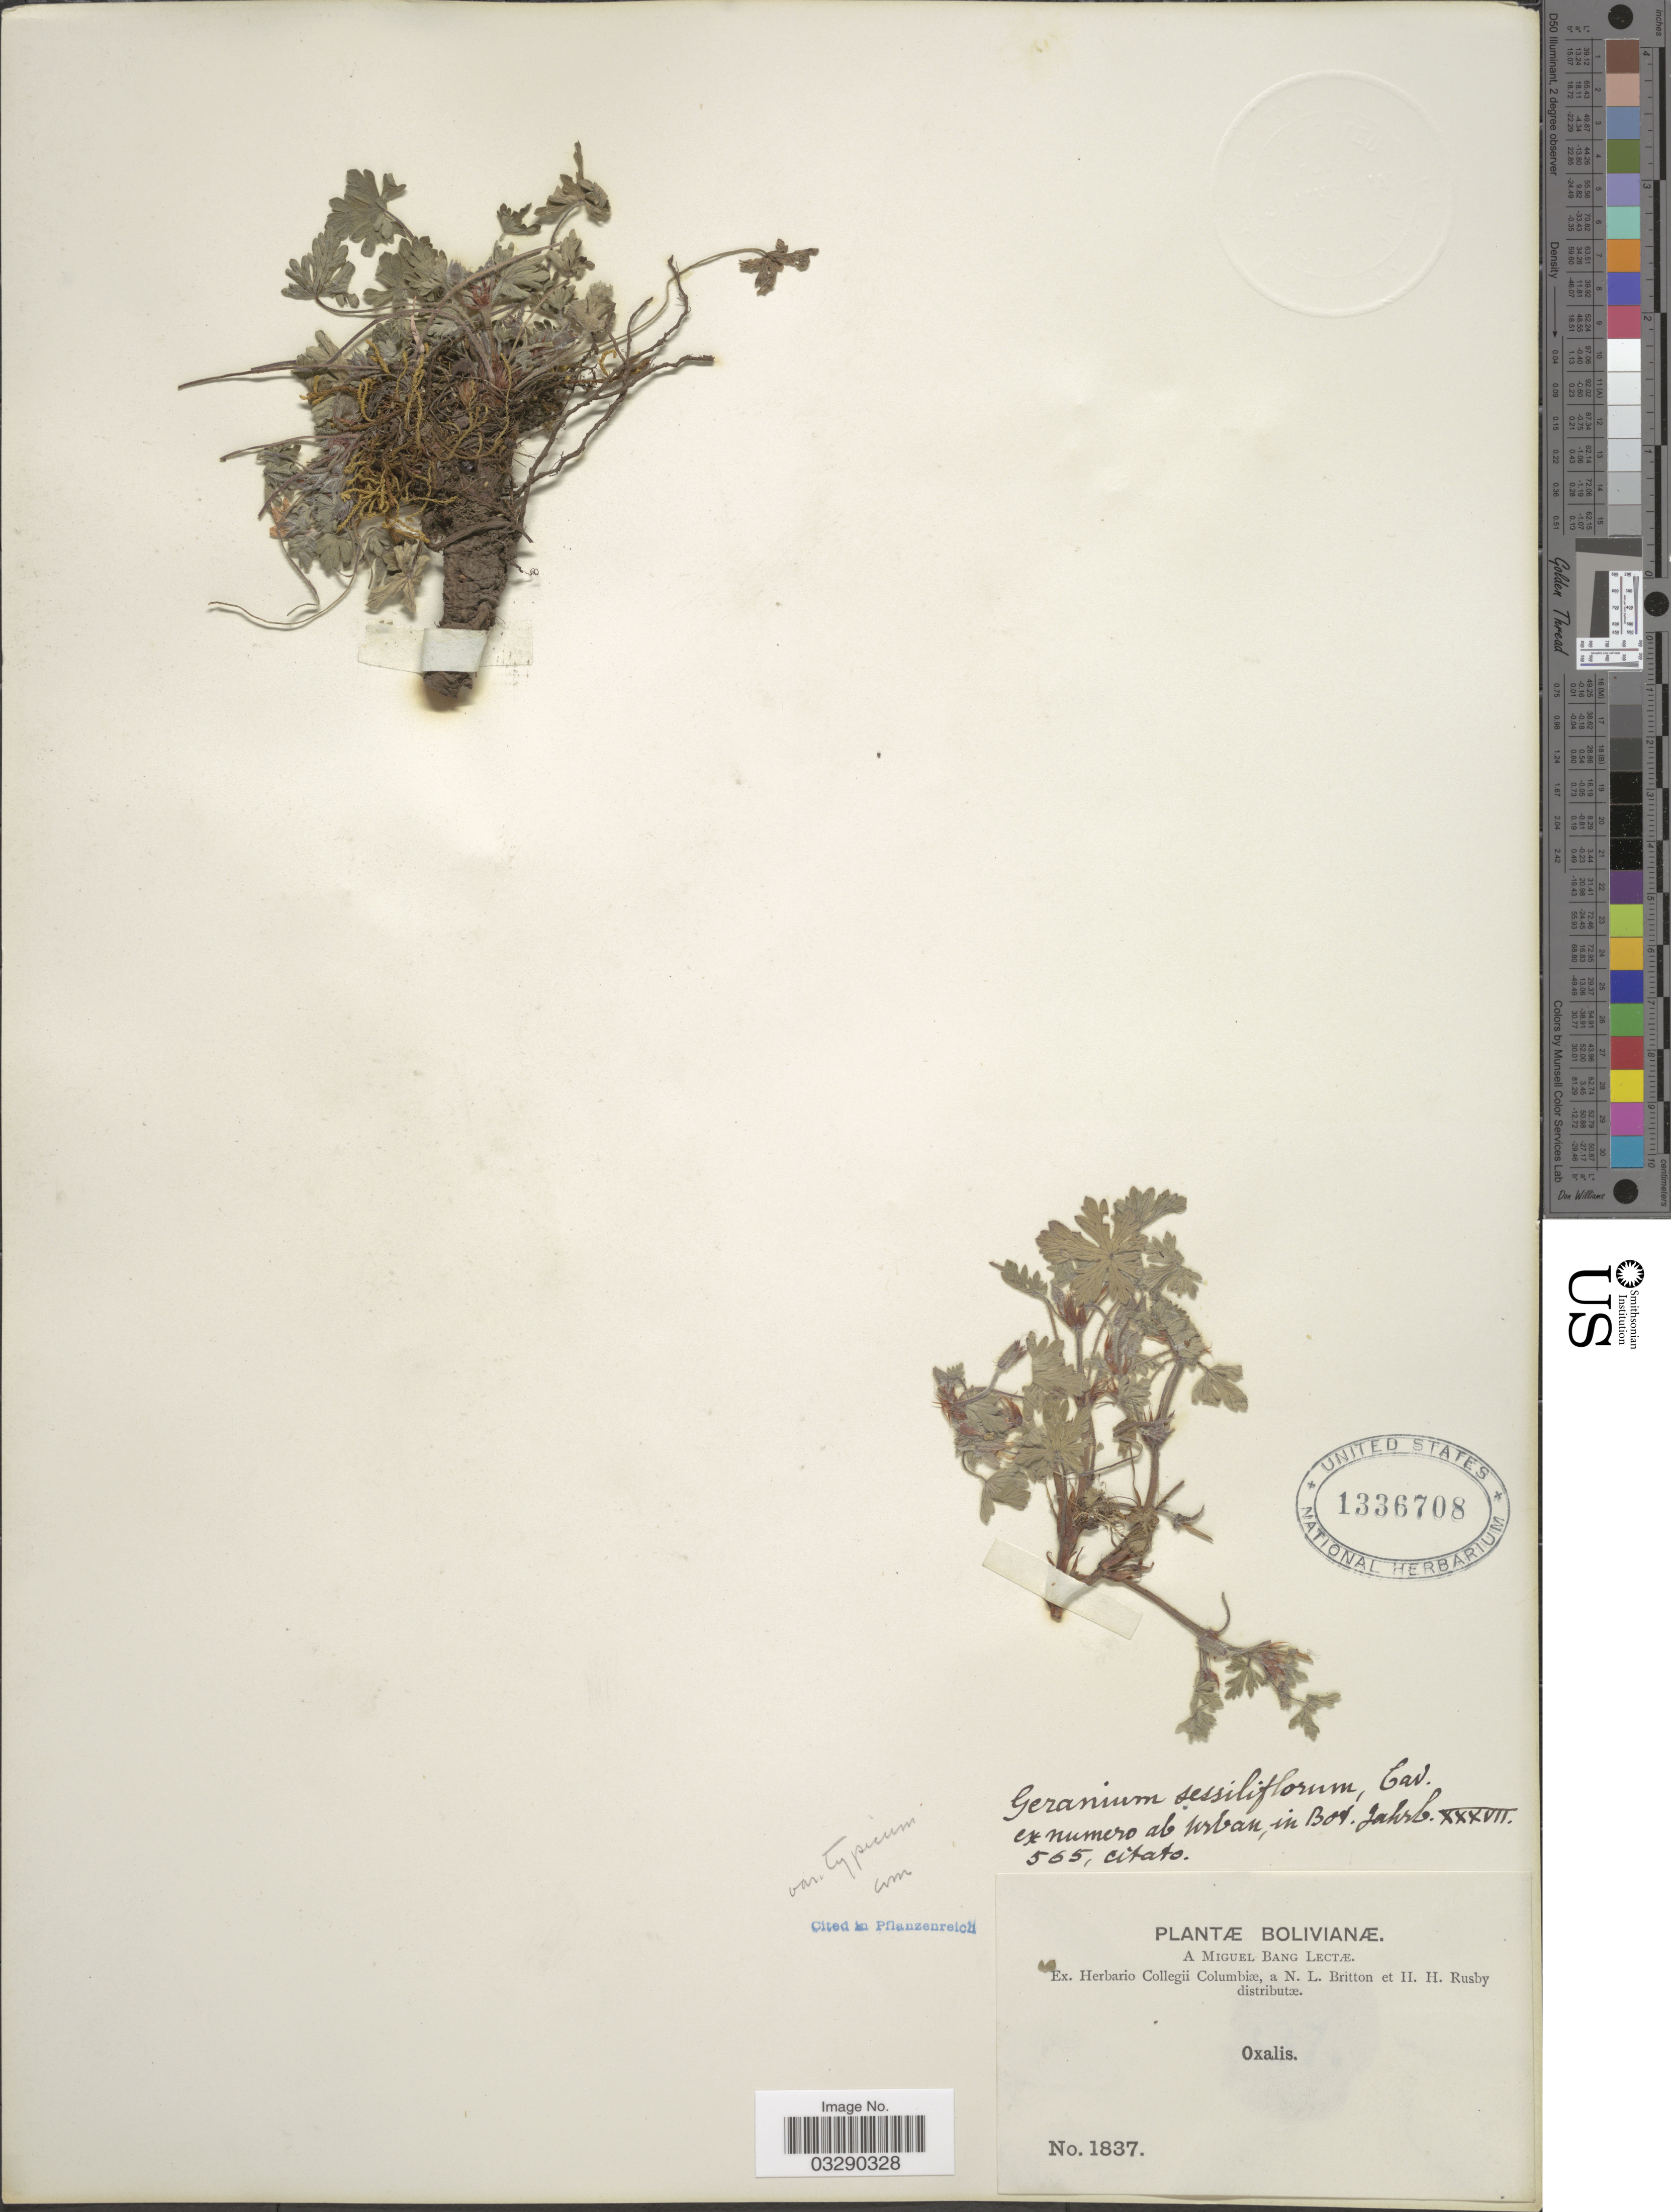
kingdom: Plantae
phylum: Tracheophyta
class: Magnoliopsida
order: Geraniales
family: Geraniaceae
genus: Geranium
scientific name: Geranium sessiliflorum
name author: Cav.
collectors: M. Bang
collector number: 1837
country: Bolivia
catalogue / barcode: US 1336708